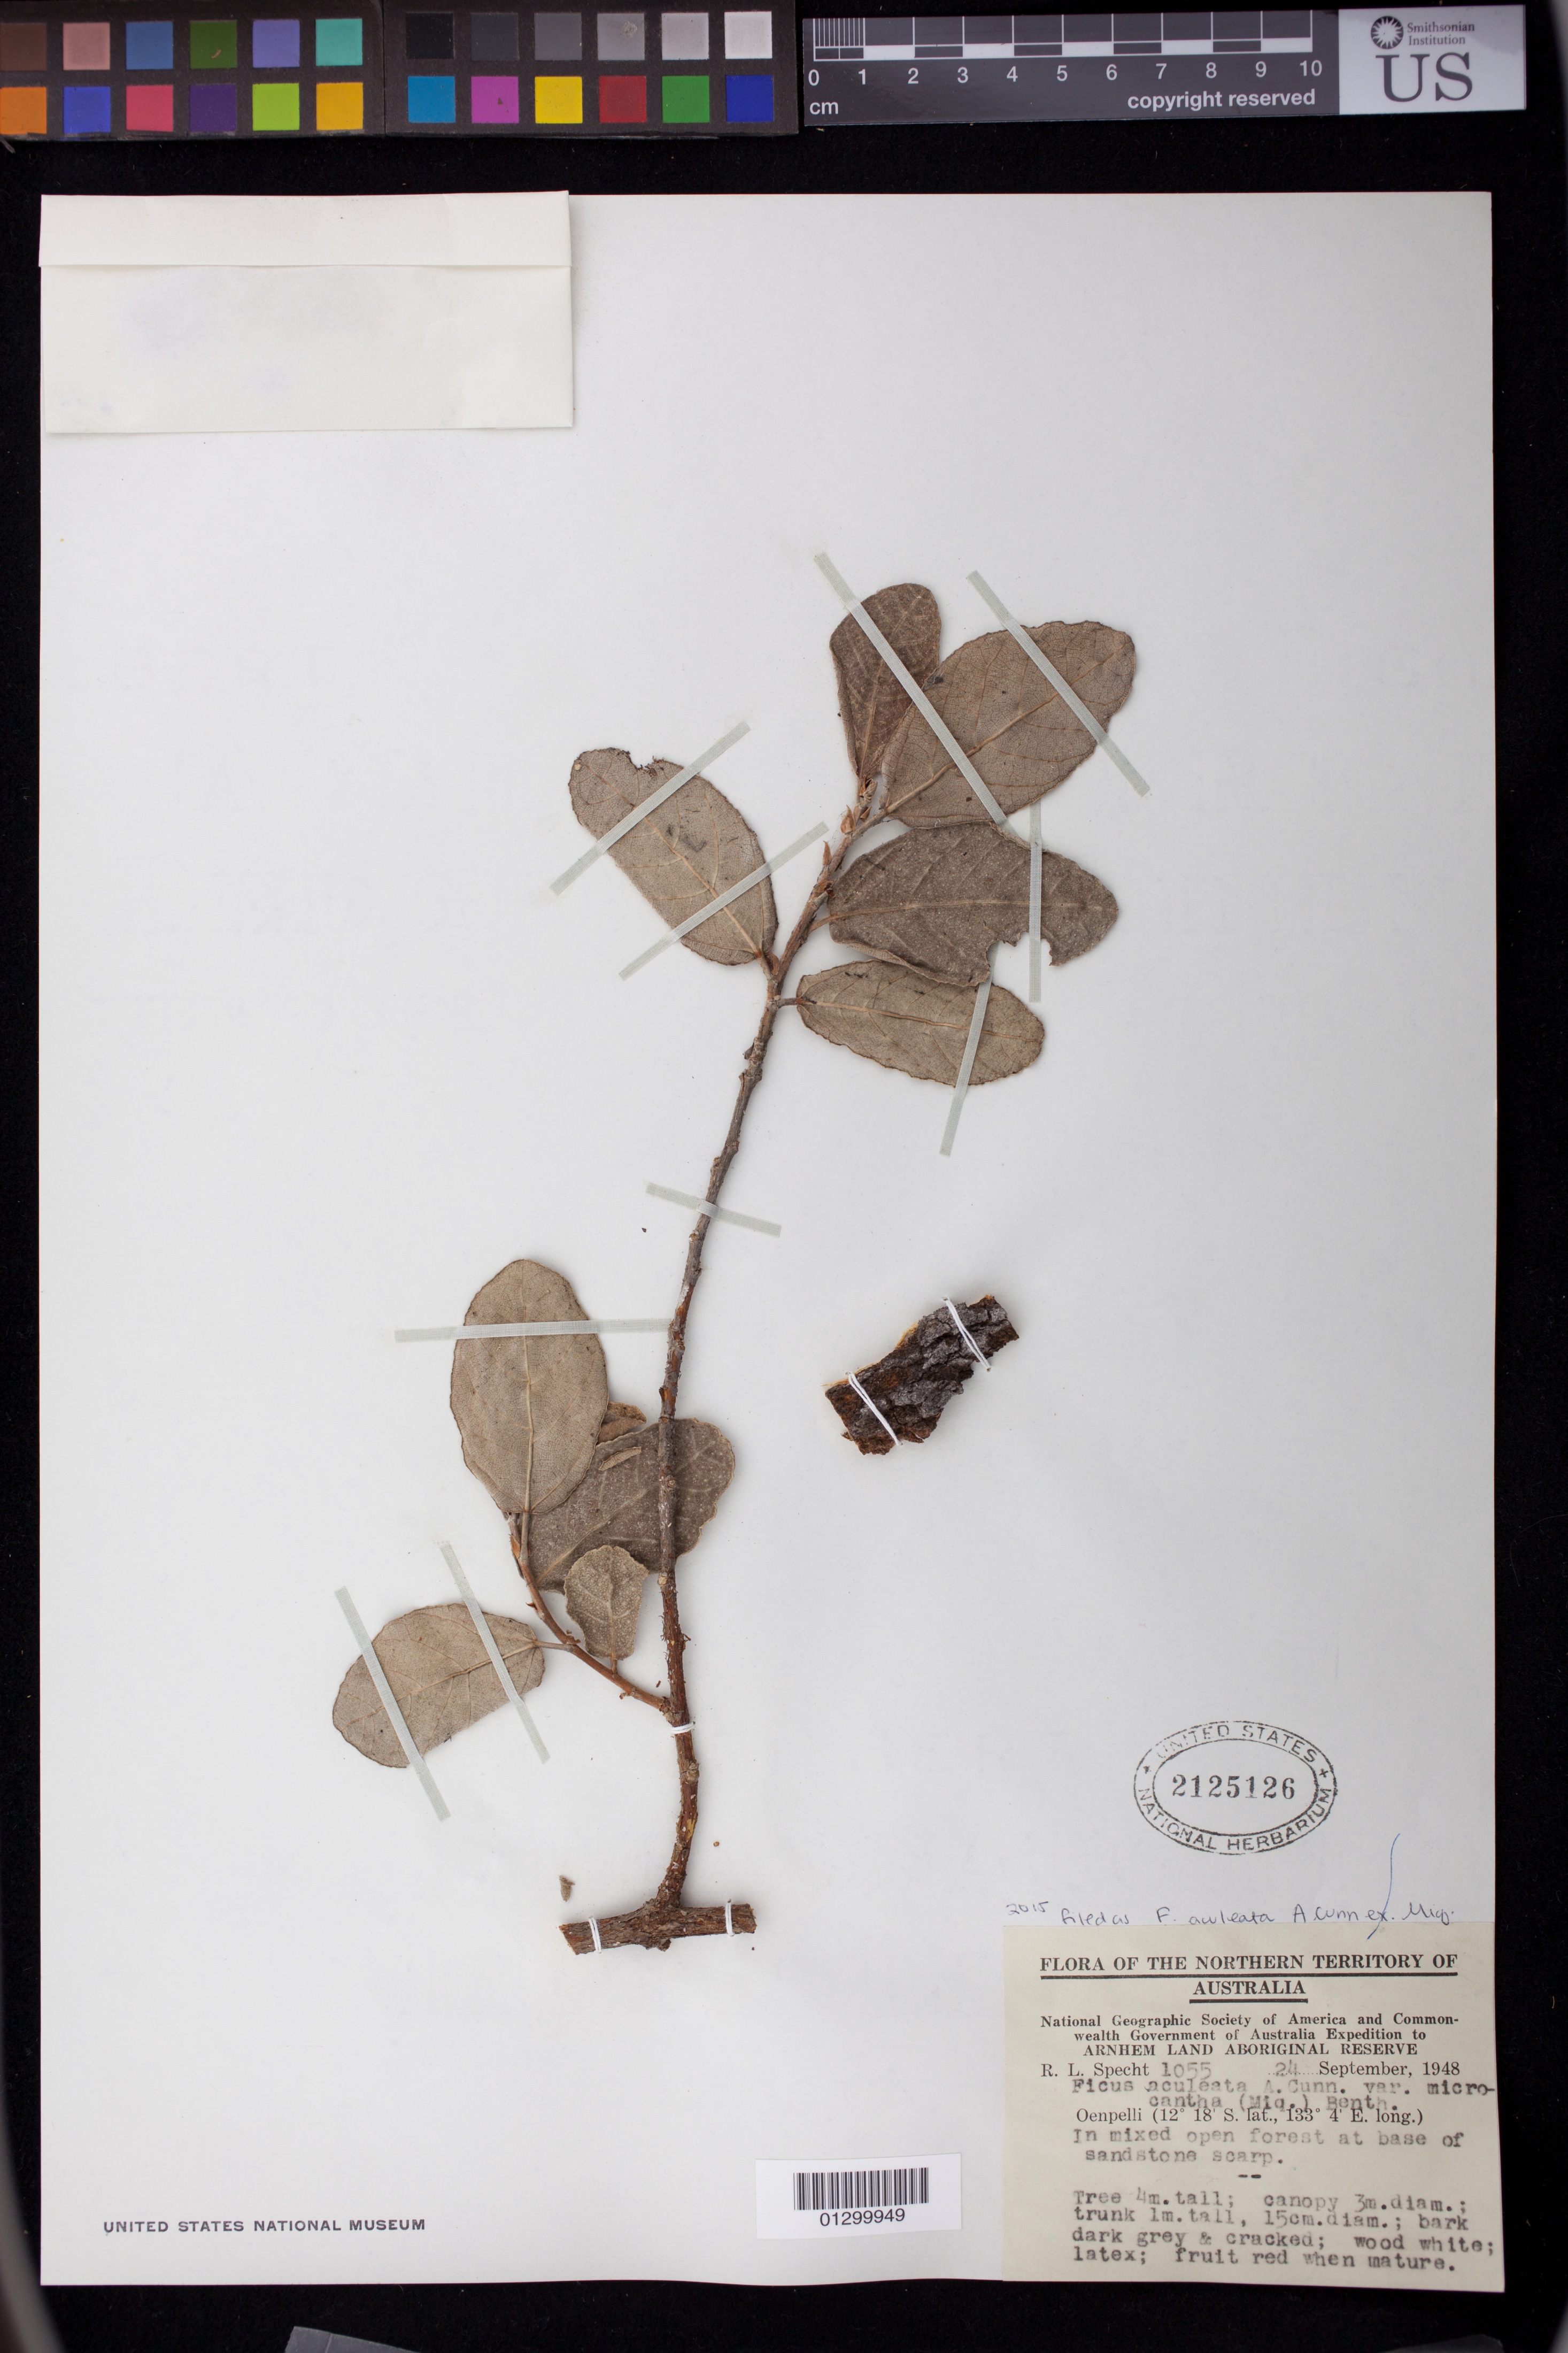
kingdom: Plantae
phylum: Tracheophyta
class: Magnoliopsida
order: Rosales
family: Moraceae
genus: Ficus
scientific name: Ficus aculeata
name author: A. Cunn. ex Miq.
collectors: R. L. Specht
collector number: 1055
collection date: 1948-09-24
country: Australia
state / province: Northern Territory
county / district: West Arnhem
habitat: In mixed open forest at base of sandstone scarp.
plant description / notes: Tree 4 m. tall; canopy 3 m. diam.; trunk 1 m. tall, 15 cm. diam.; bark dark grey and cracked; wood white; latex; fruit red when mature.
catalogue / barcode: US 2125126